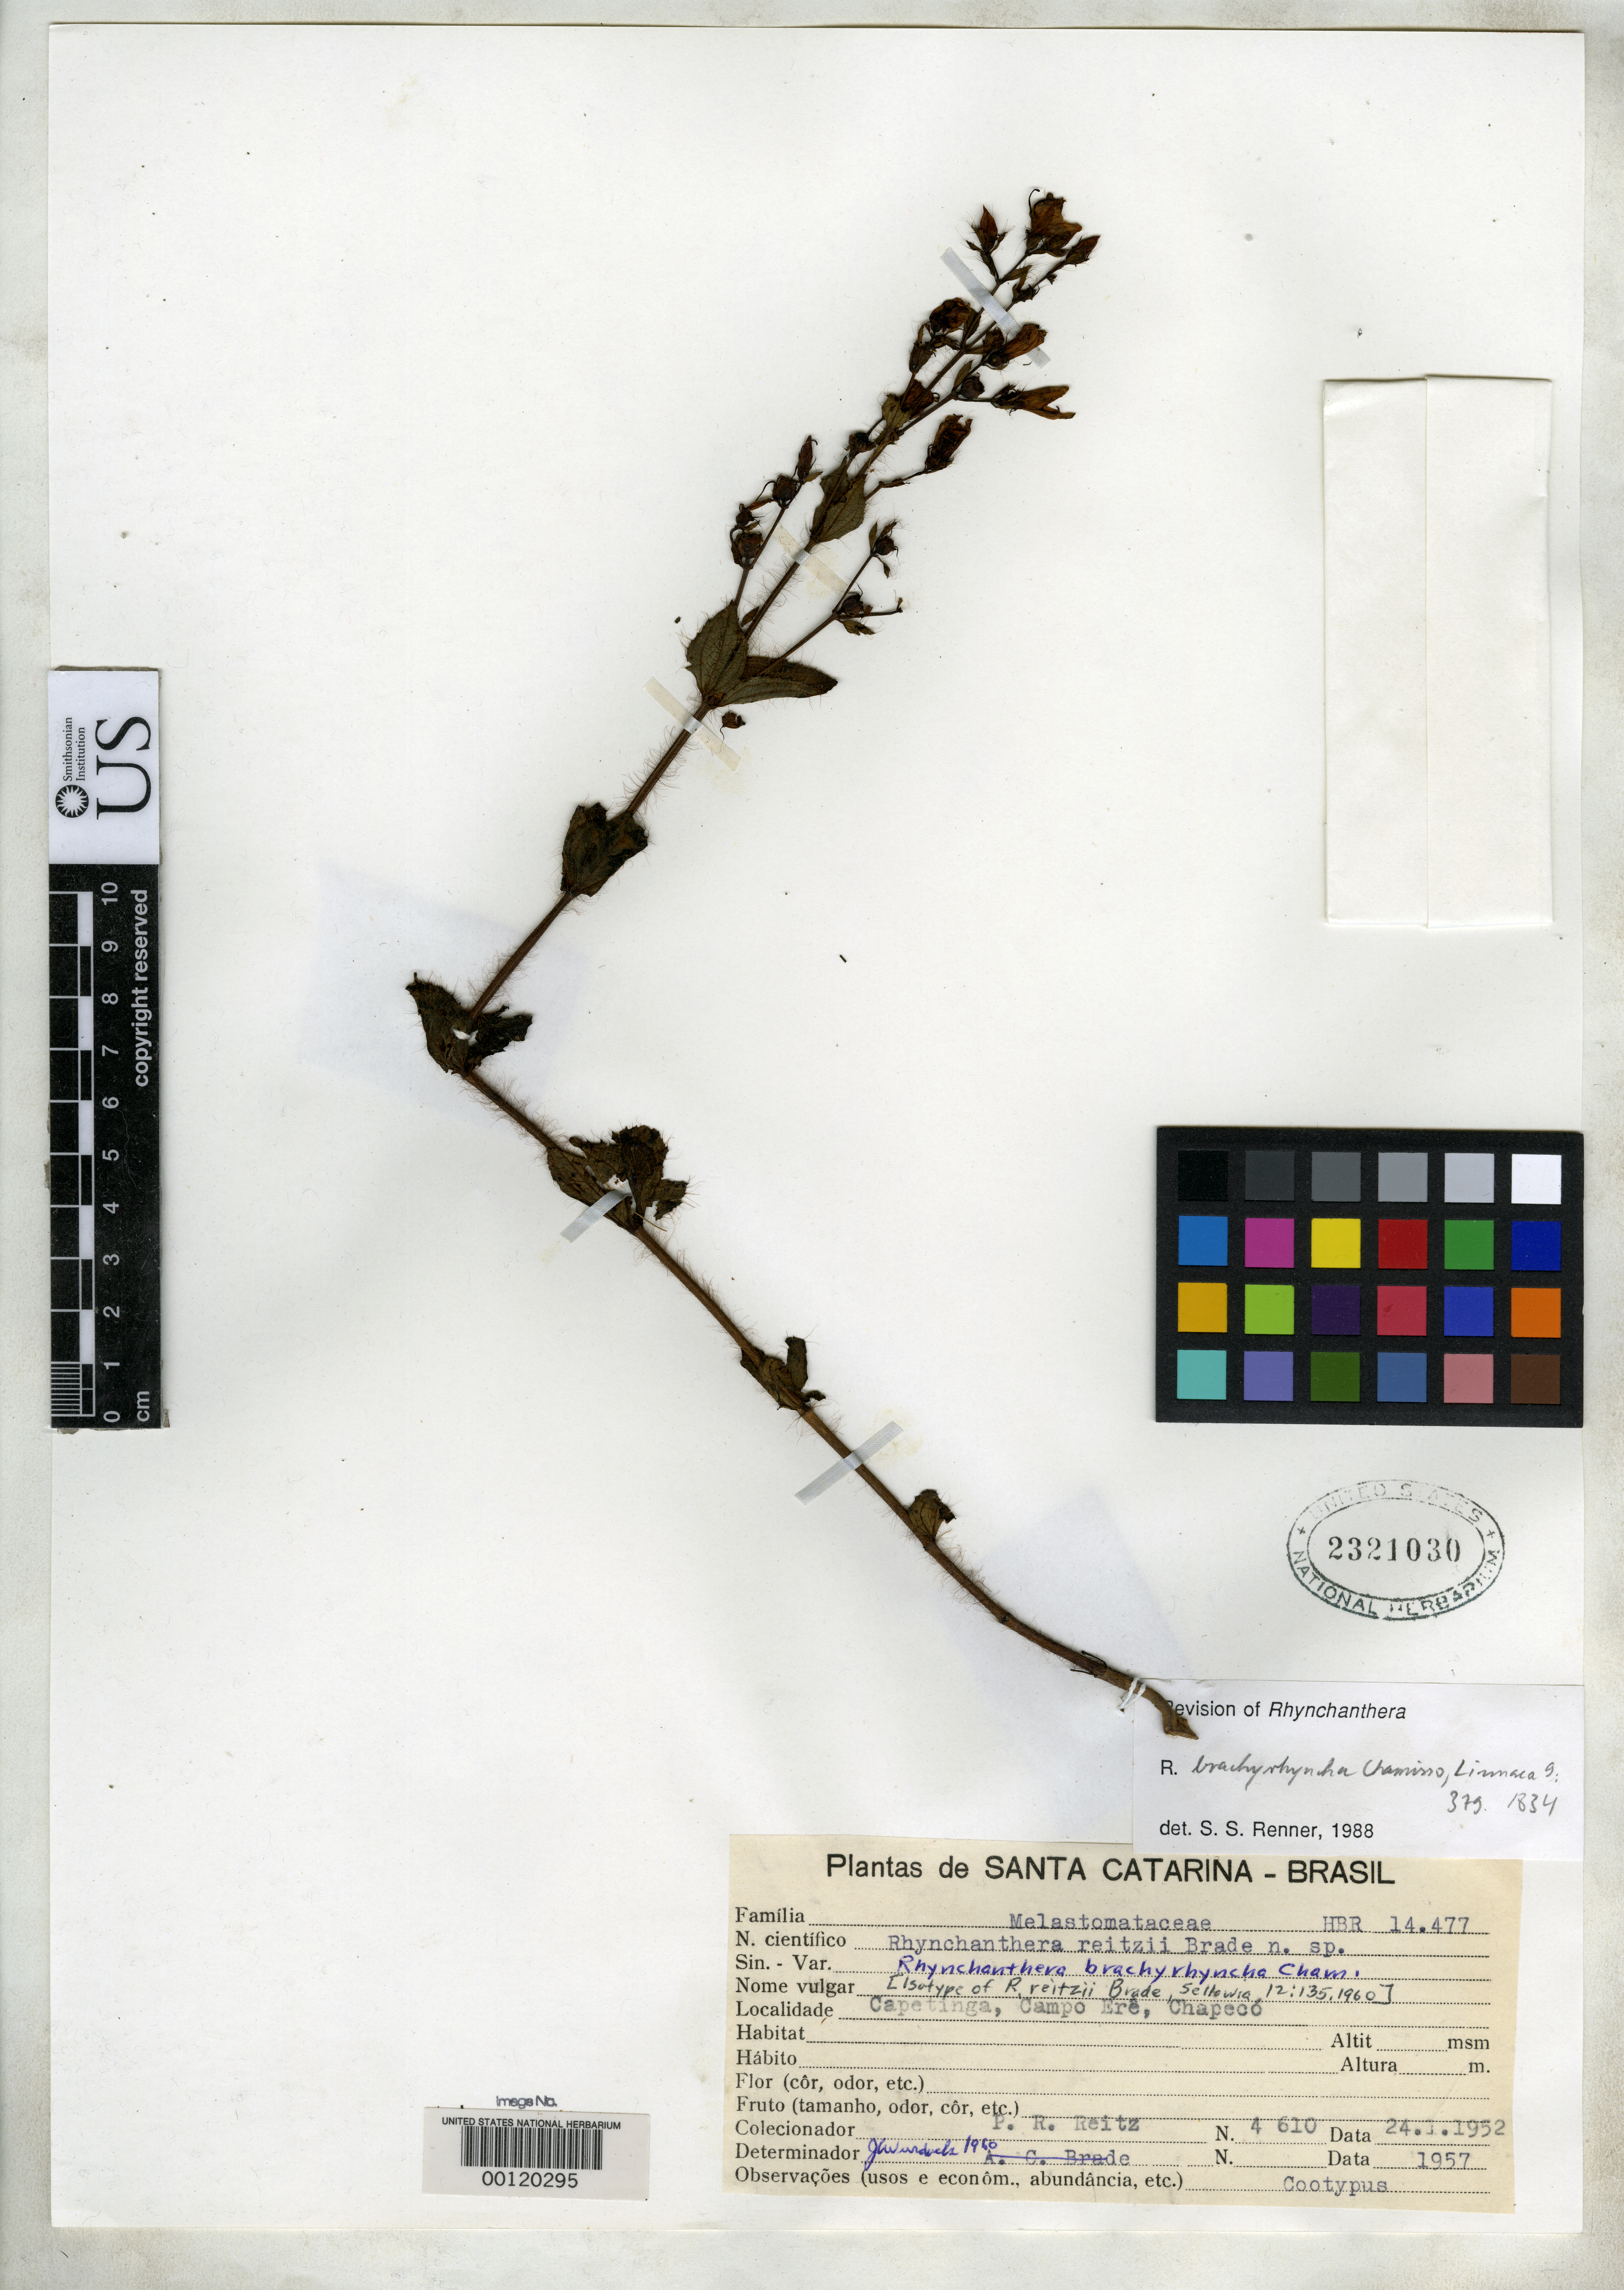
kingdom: Plantae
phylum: Tracheophyta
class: Magnoliopsida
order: Myrtales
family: Melastomataceae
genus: Rhynchanthera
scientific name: Rhynchanthera reitzii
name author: Brade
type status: Isotype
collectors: R. Reitz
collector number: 4610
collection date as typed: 24 Jan 1952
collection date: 1952-01-24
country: Brazil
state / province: Santa Catarina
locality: Chapeco, Campo Ere.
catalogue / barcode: US 2321030